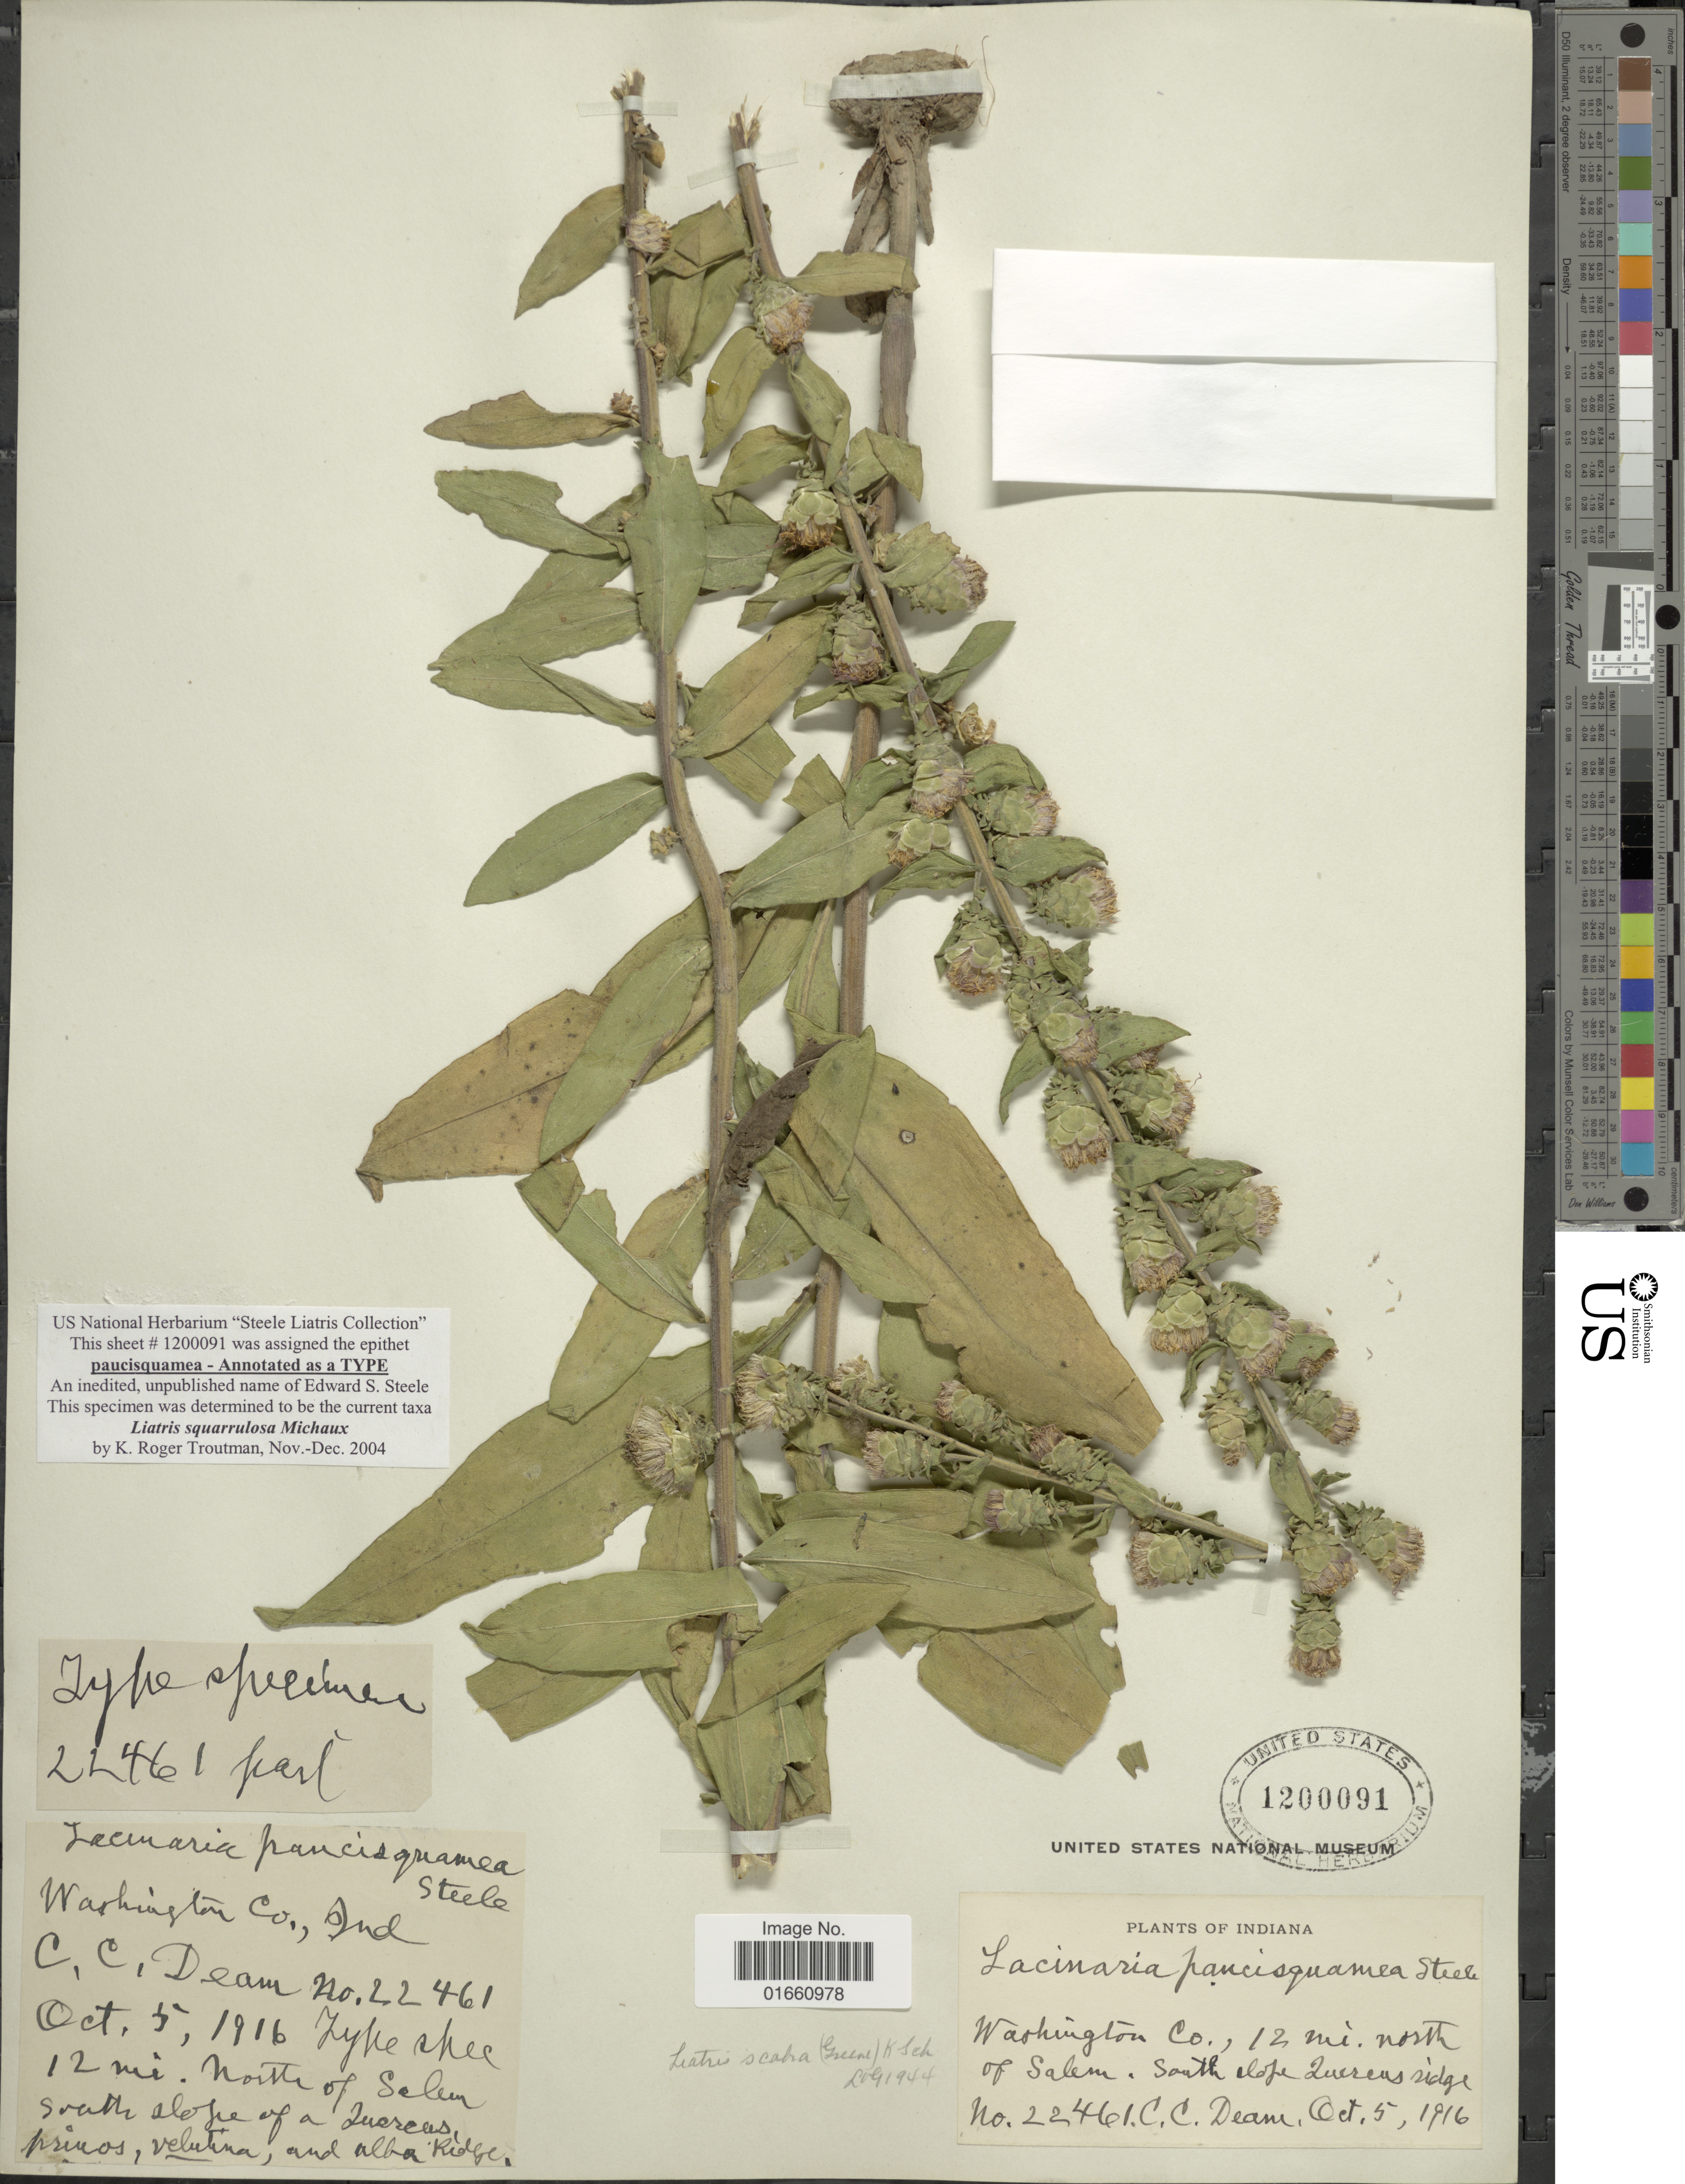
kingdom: Plantae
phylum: Tracheophyta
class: Magnoliopsida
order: Asterales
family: Asteraceae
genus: Liatris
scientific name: Liatris squarrulosa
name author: Michx.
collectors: C. C. Deam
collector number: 22461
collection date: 1916-10-05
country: United States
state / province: Indiana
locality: Washington Co., 12 mi north of Salem. South slope Quercus ridge.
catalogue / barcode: US 1200091